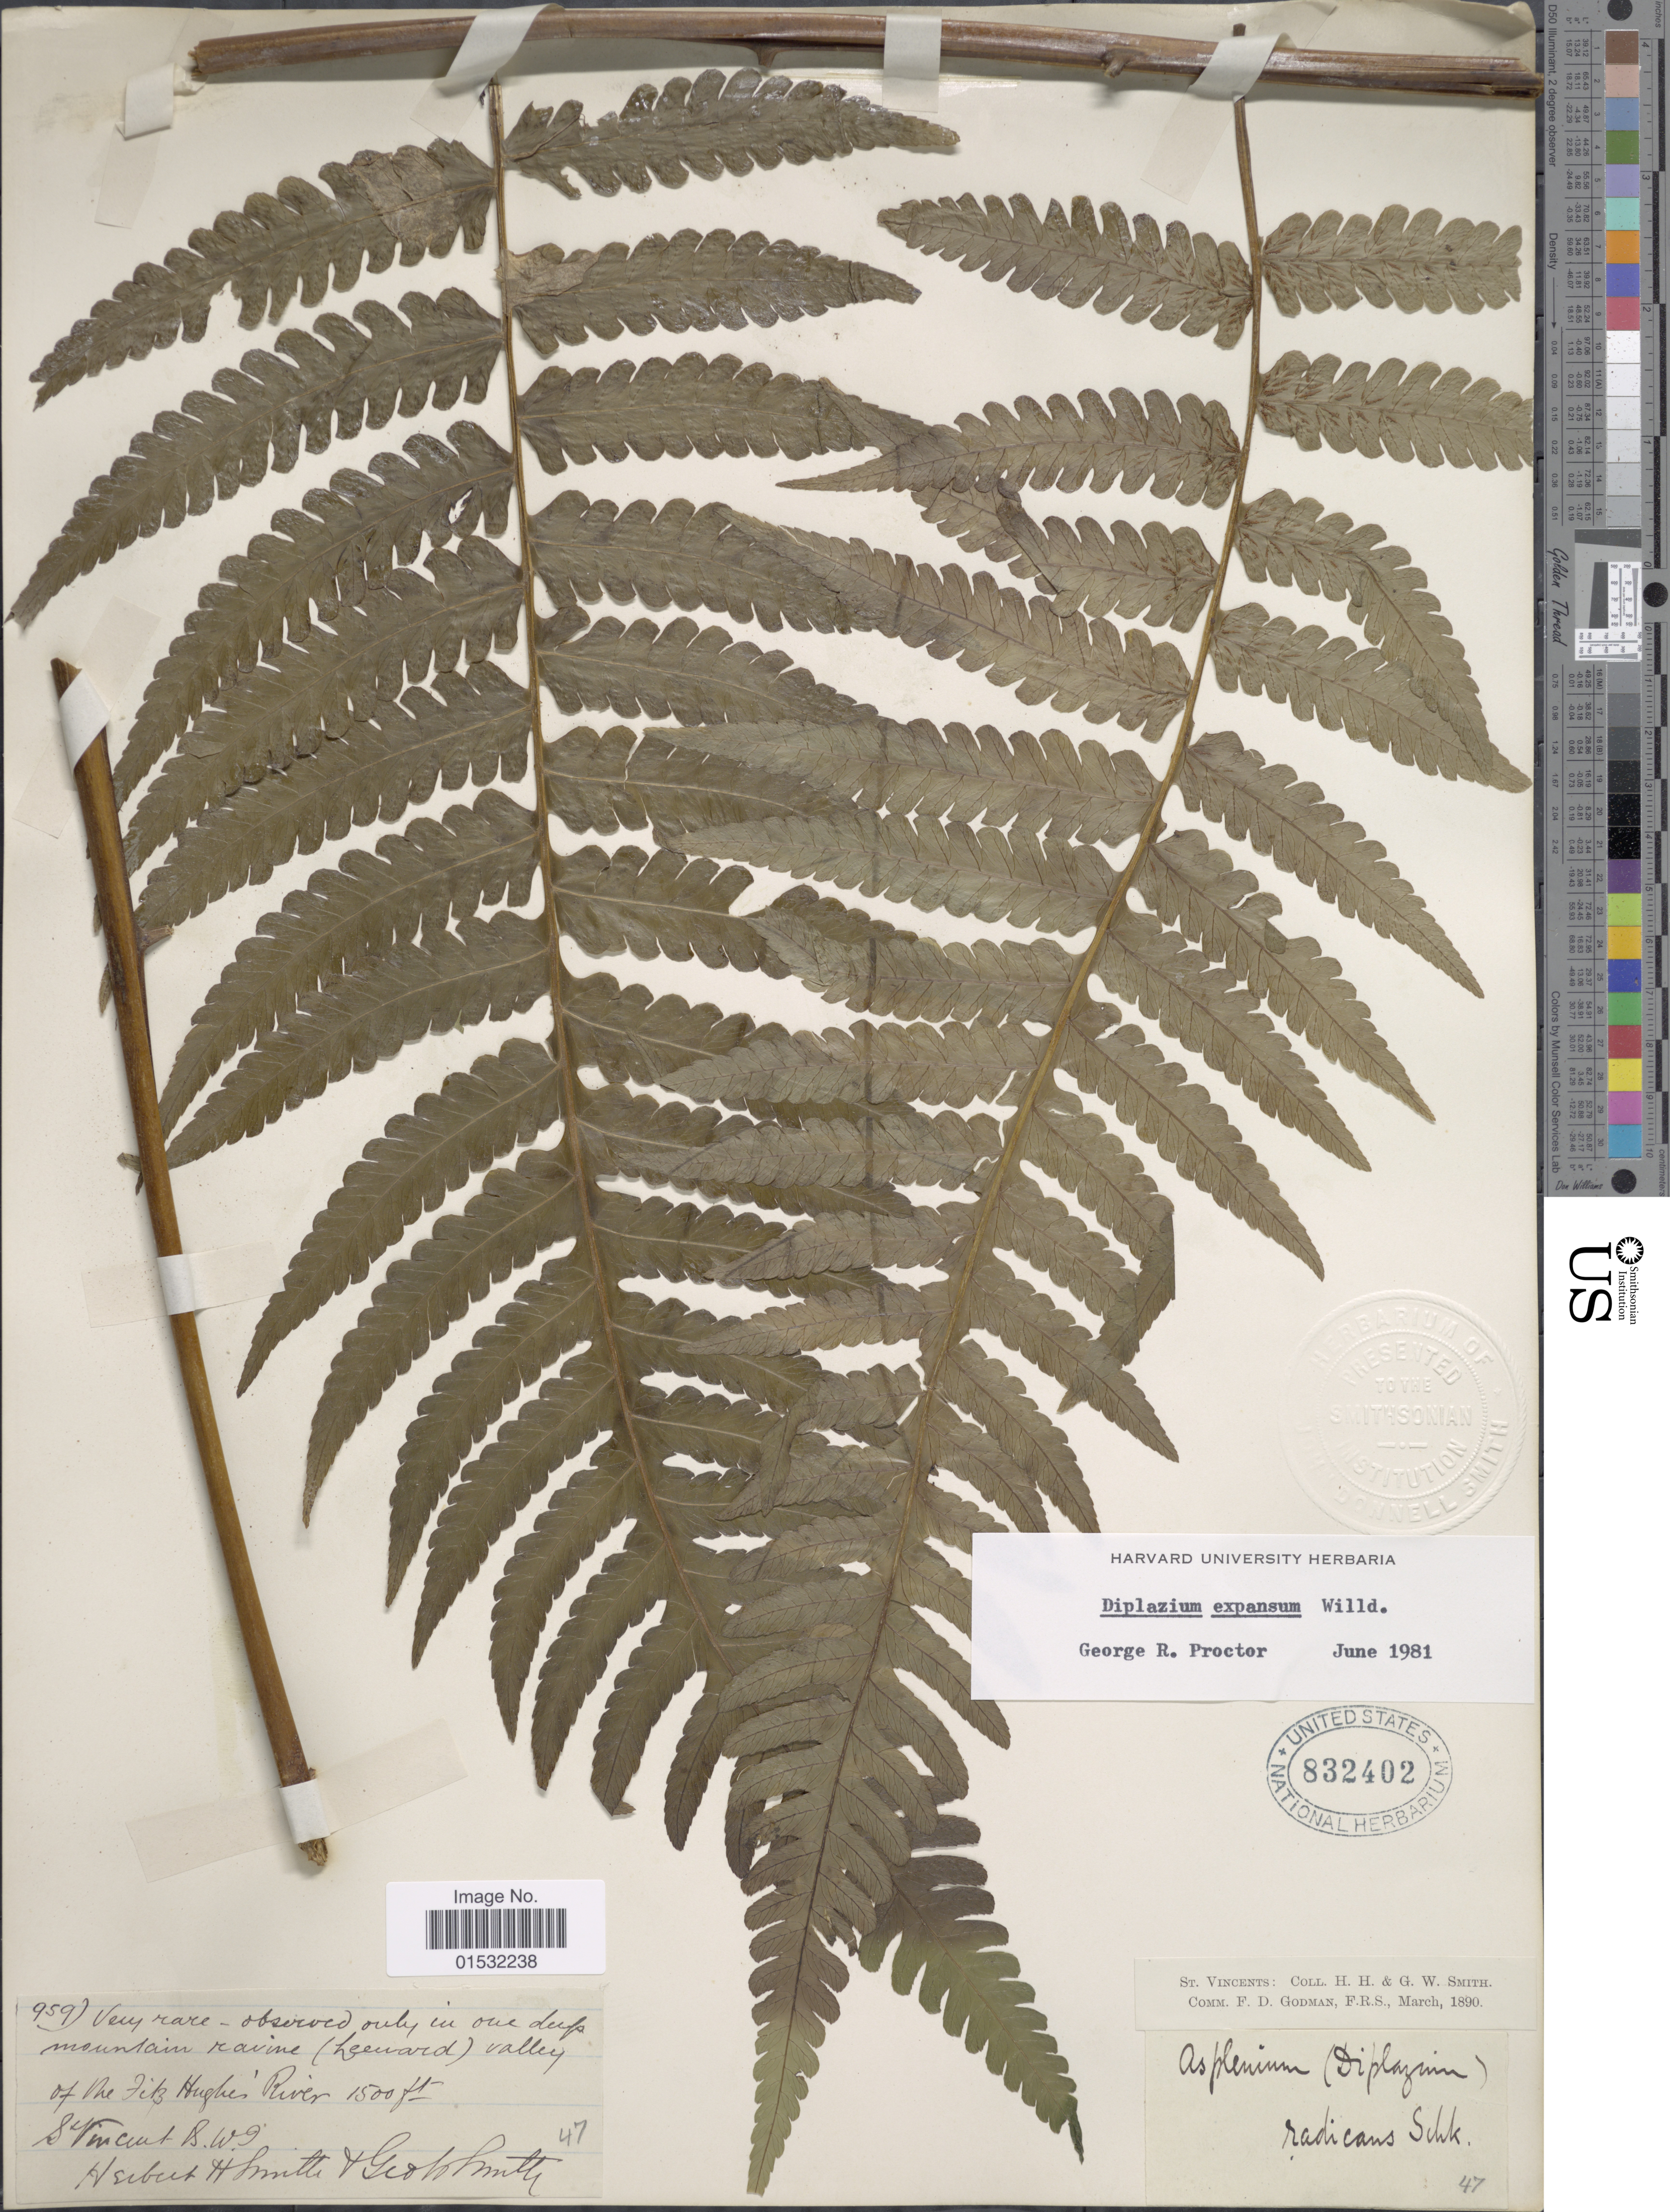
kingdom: Plantae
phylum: Tracheophyta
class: Polypodiopsida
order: Polypodiales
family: Athyriaceae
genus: Diplazium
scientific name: Diplazium expansum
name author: Willd.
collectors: H. H. Smith & G. Smith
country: St. Vincent - Grenadines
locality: St. Vincents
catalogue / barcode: US 832402